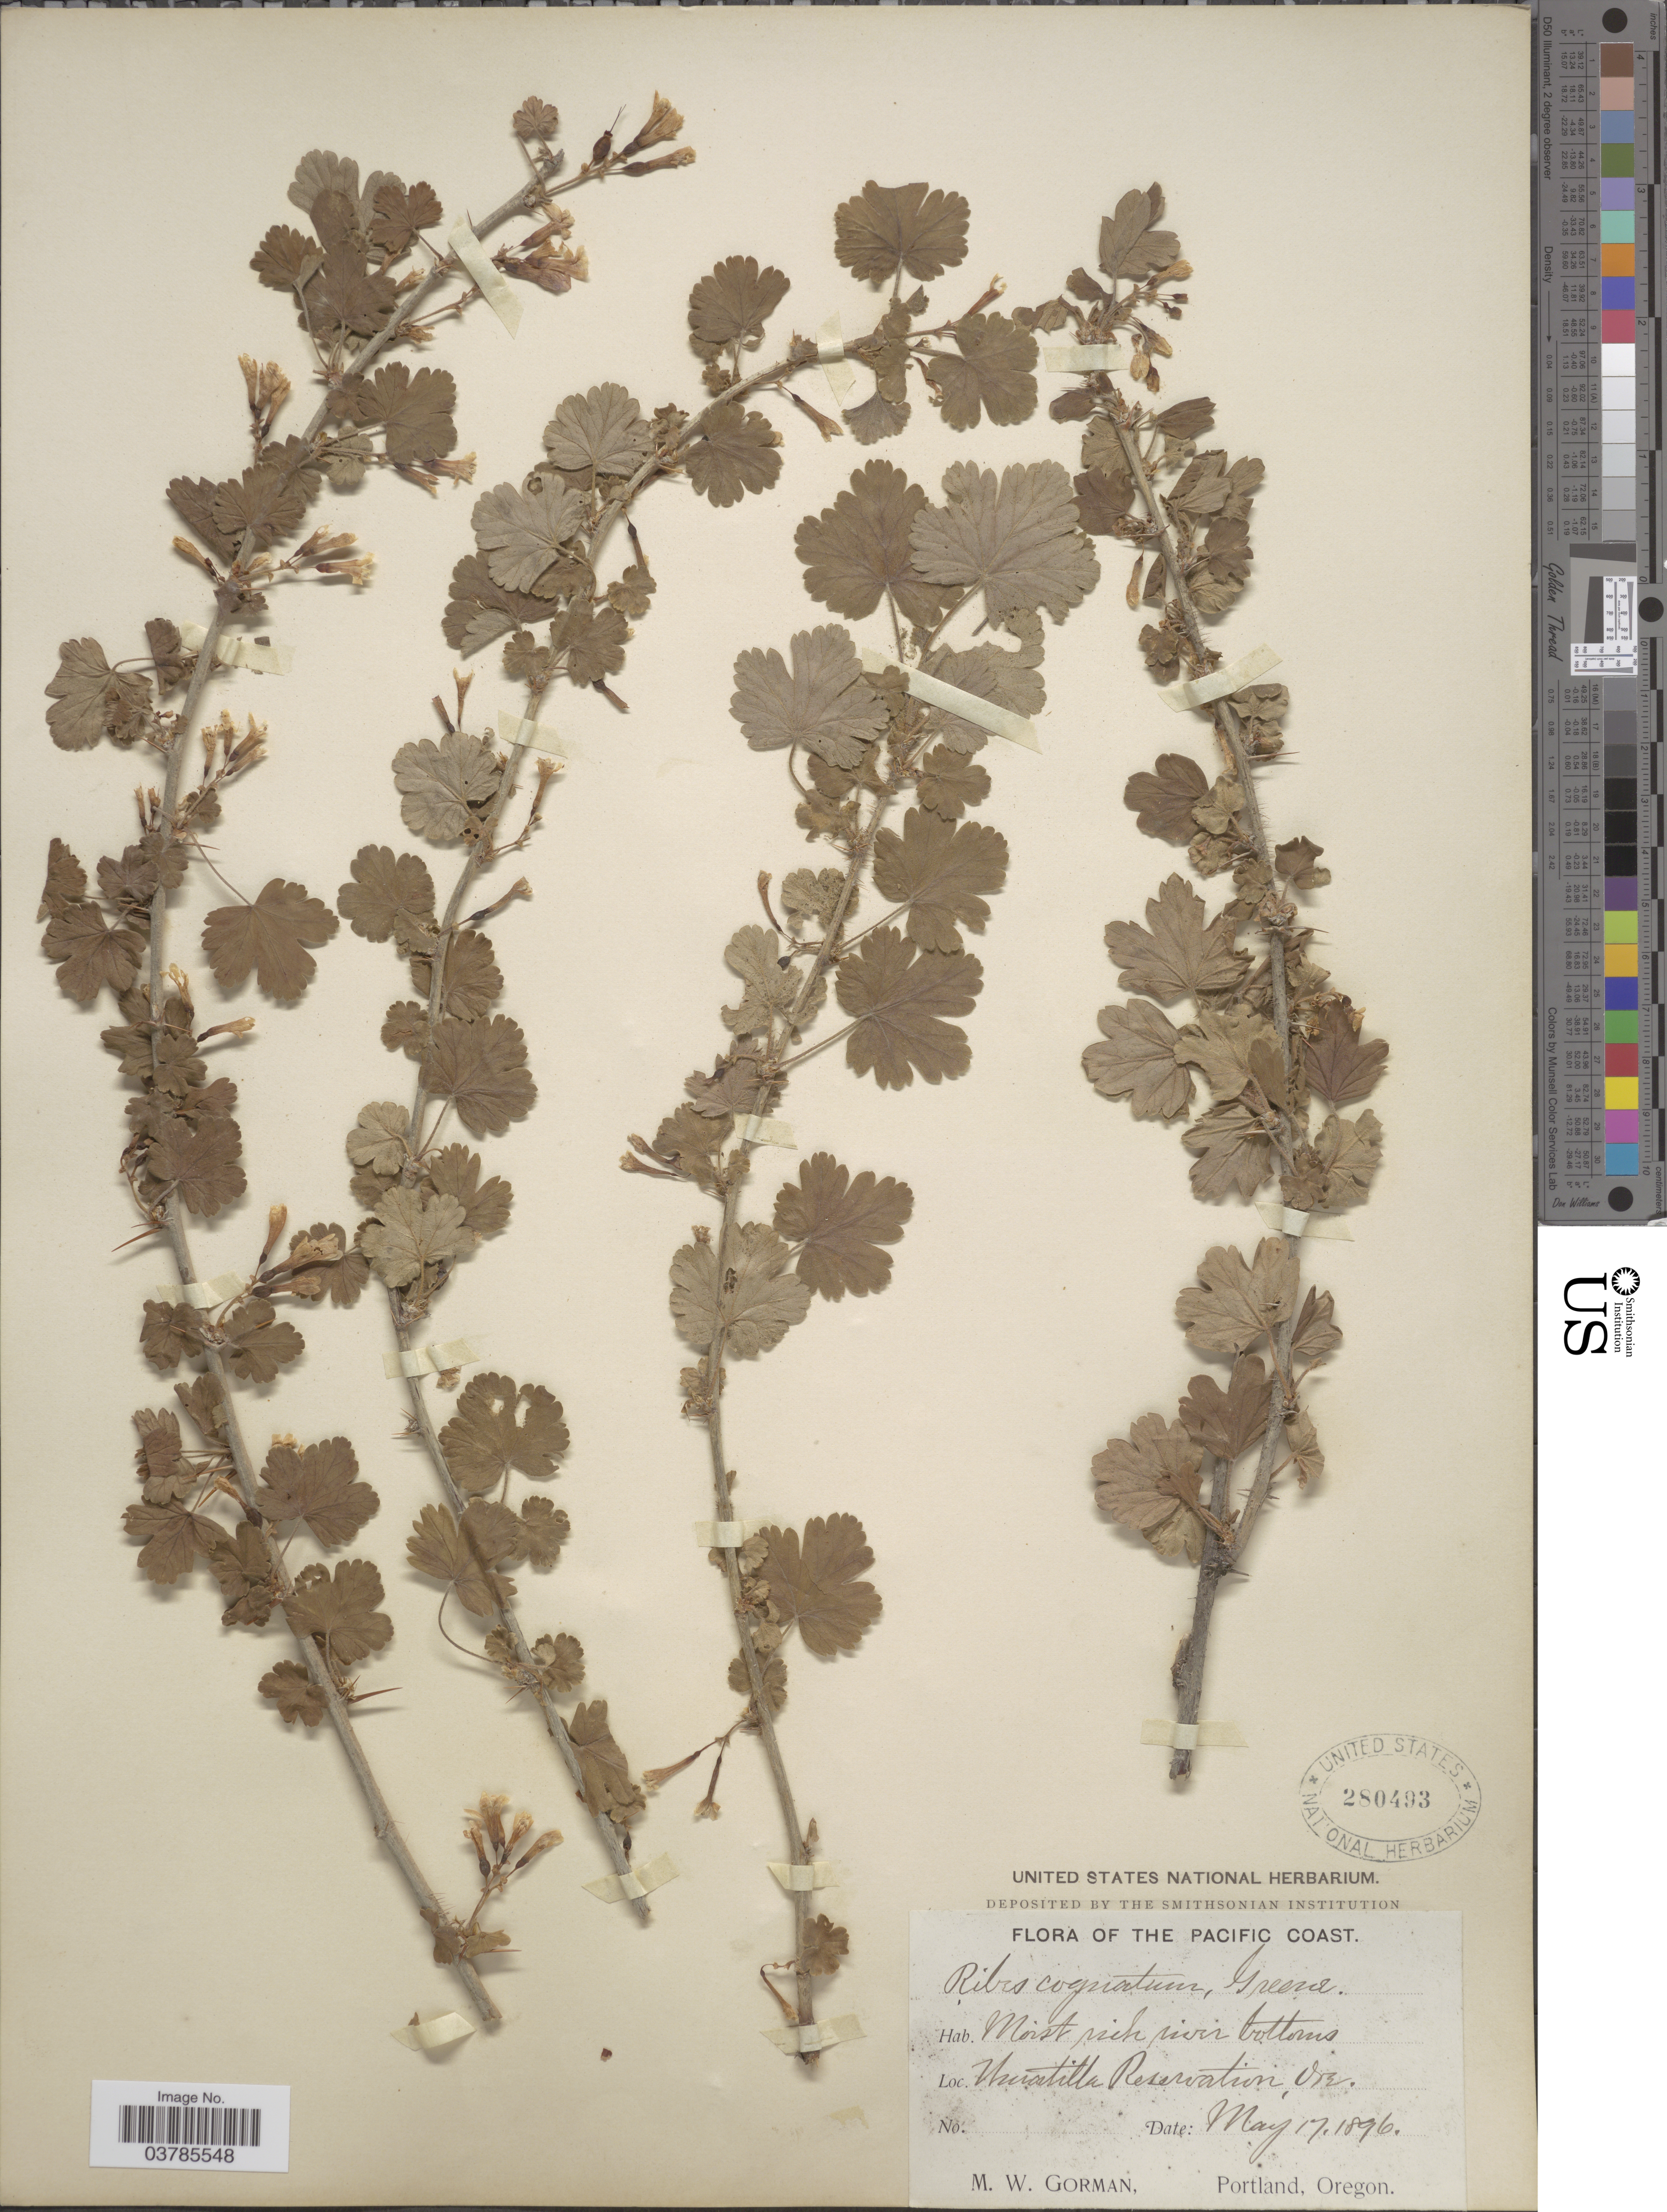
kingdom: Plantae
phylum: Tracheophyta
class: Magnoliopsida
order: Saxifragales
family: Grossulariaceae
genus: Ribes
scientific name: Ribes oxyacanthoides var. cognatum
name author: (Greene) Morin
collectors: M. W. Gorman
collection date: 1896-05-17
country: United States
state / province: Oregon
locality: The Pacific Coast. Umatilla Reservation.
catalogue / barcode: US 280493